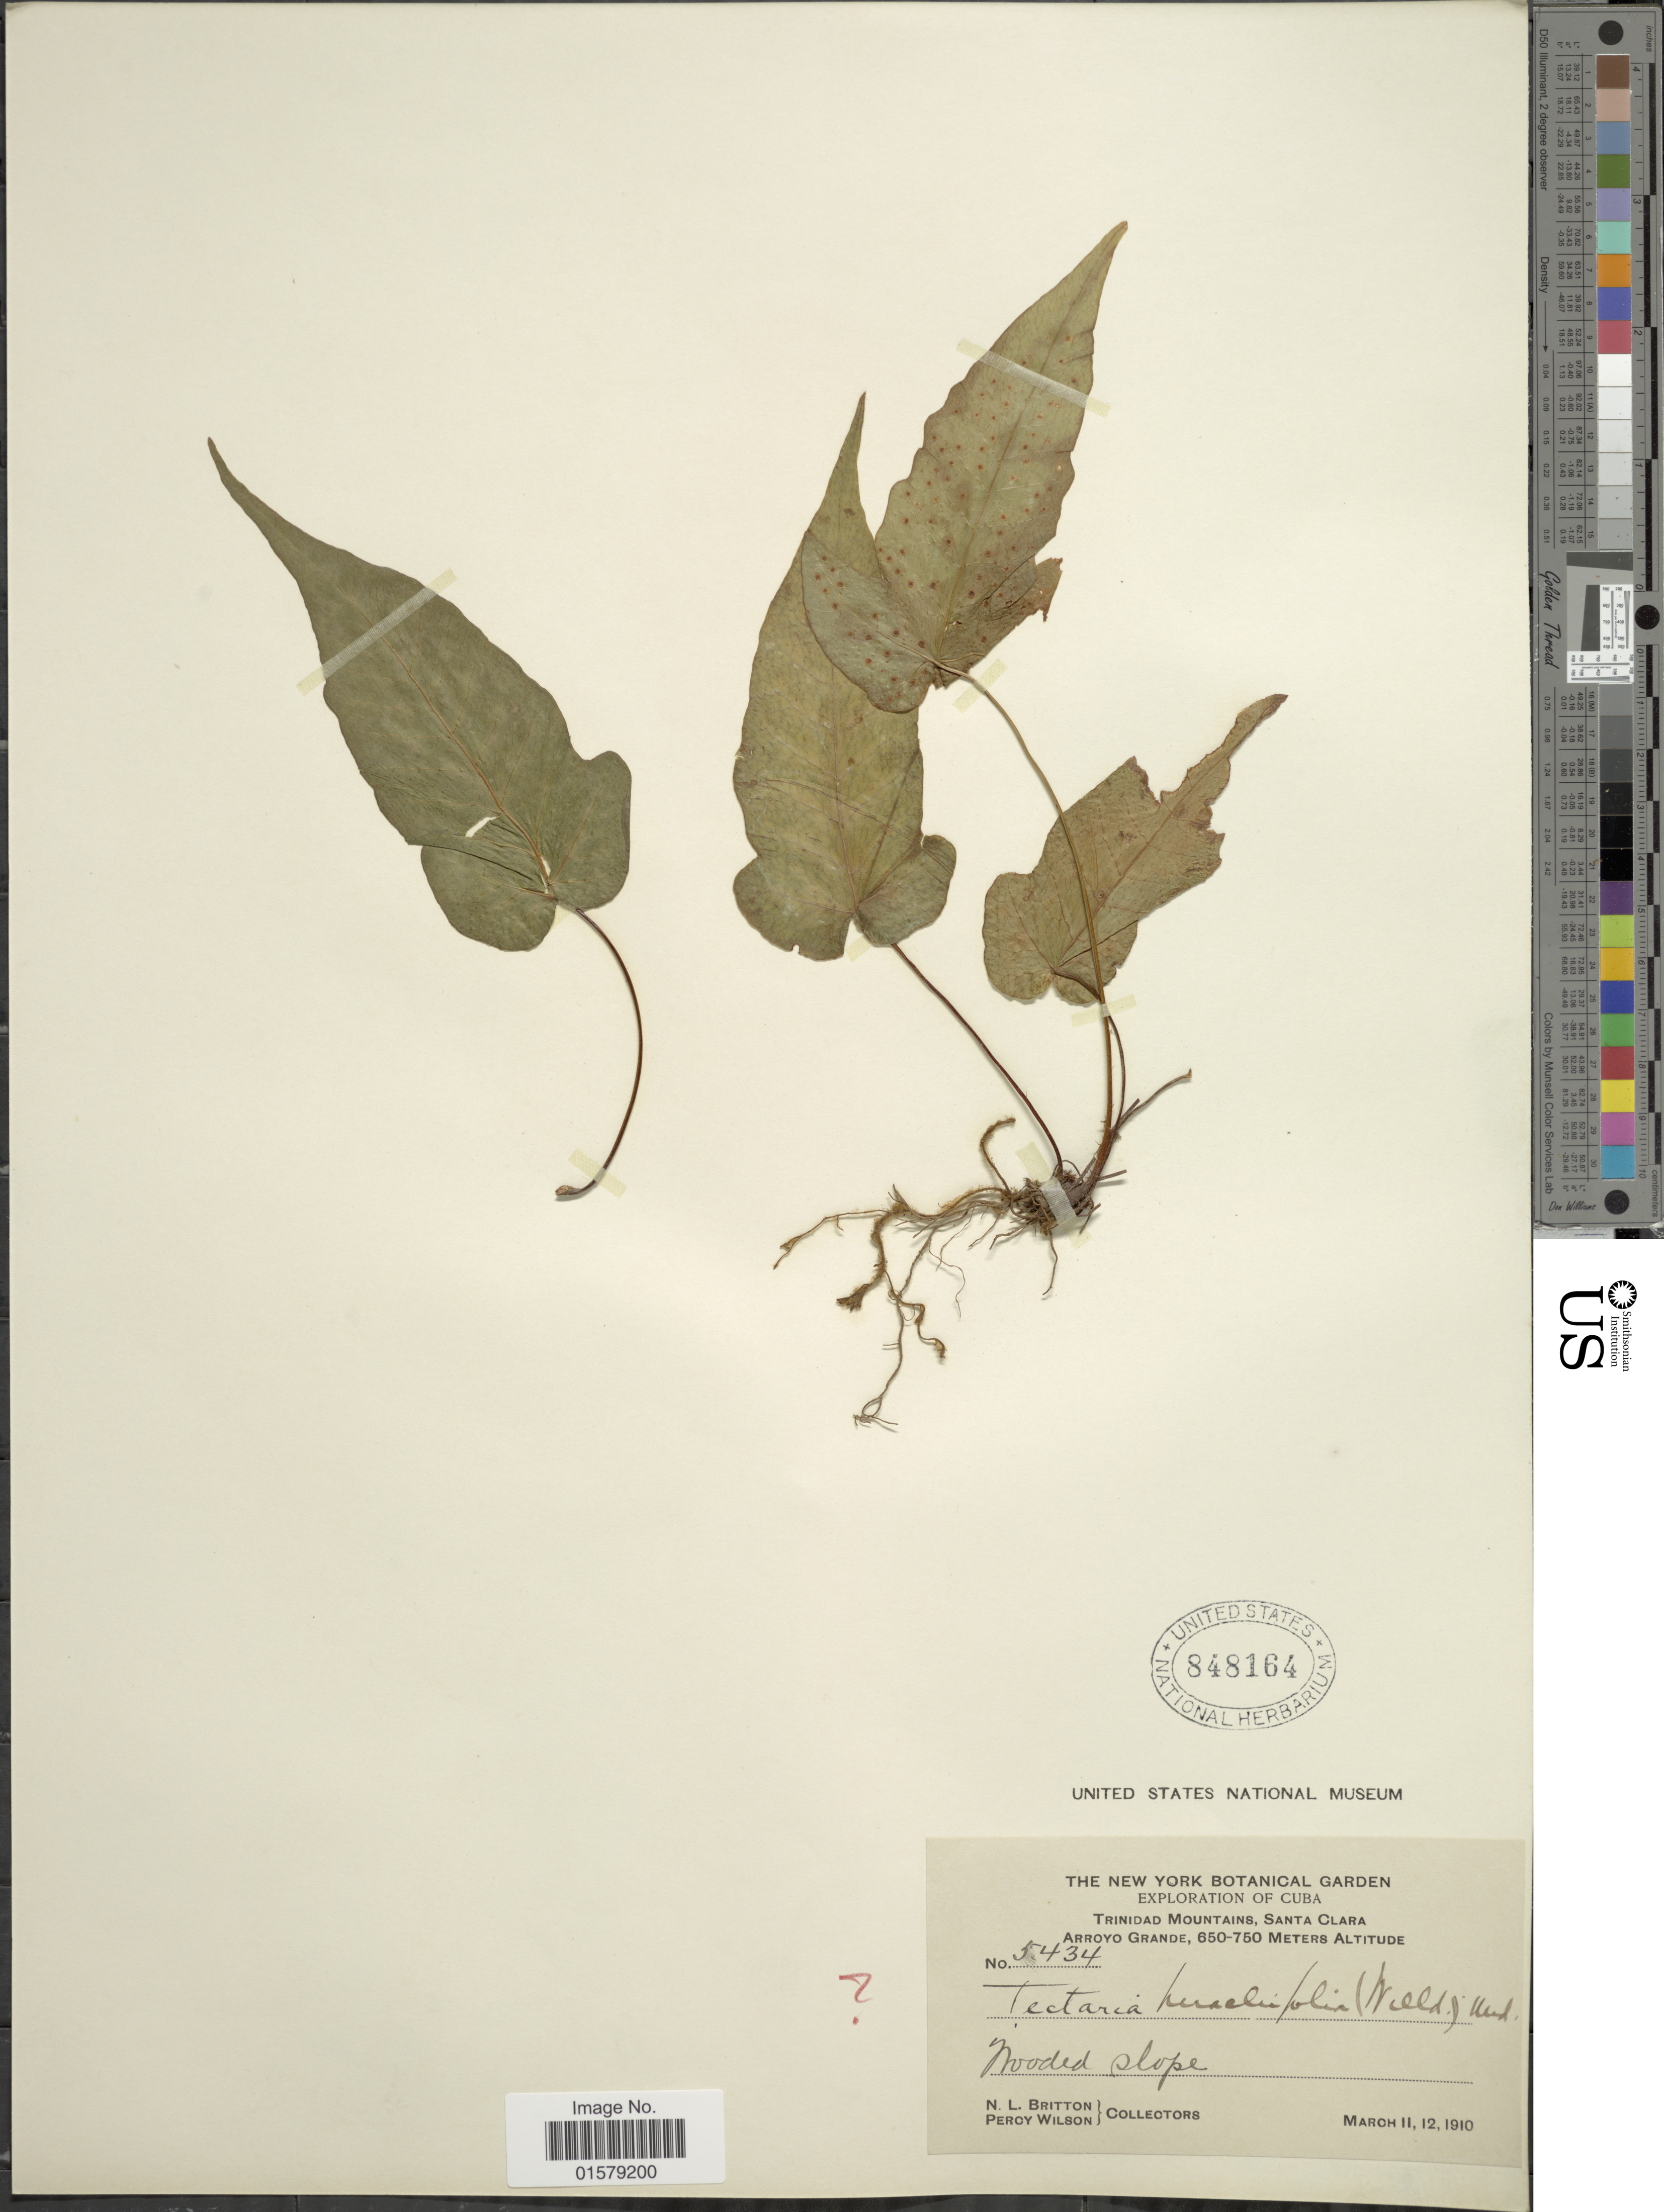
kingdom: Plantae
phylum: Tracheophyta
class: Polypodiopsida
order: Polypodiales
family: Tectariaceae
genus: Tectaria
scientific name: Tectaria heracleifolia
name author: (Willd.) Underw.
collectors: N. Britton & P. Wilson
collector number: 5434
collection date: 1910-03-11/1910-03-12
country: Cuba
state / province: Las Villas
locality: Trinidad Mountains, Santa Clara, Arroyo Grande.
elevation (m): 650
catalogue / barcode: US 848164